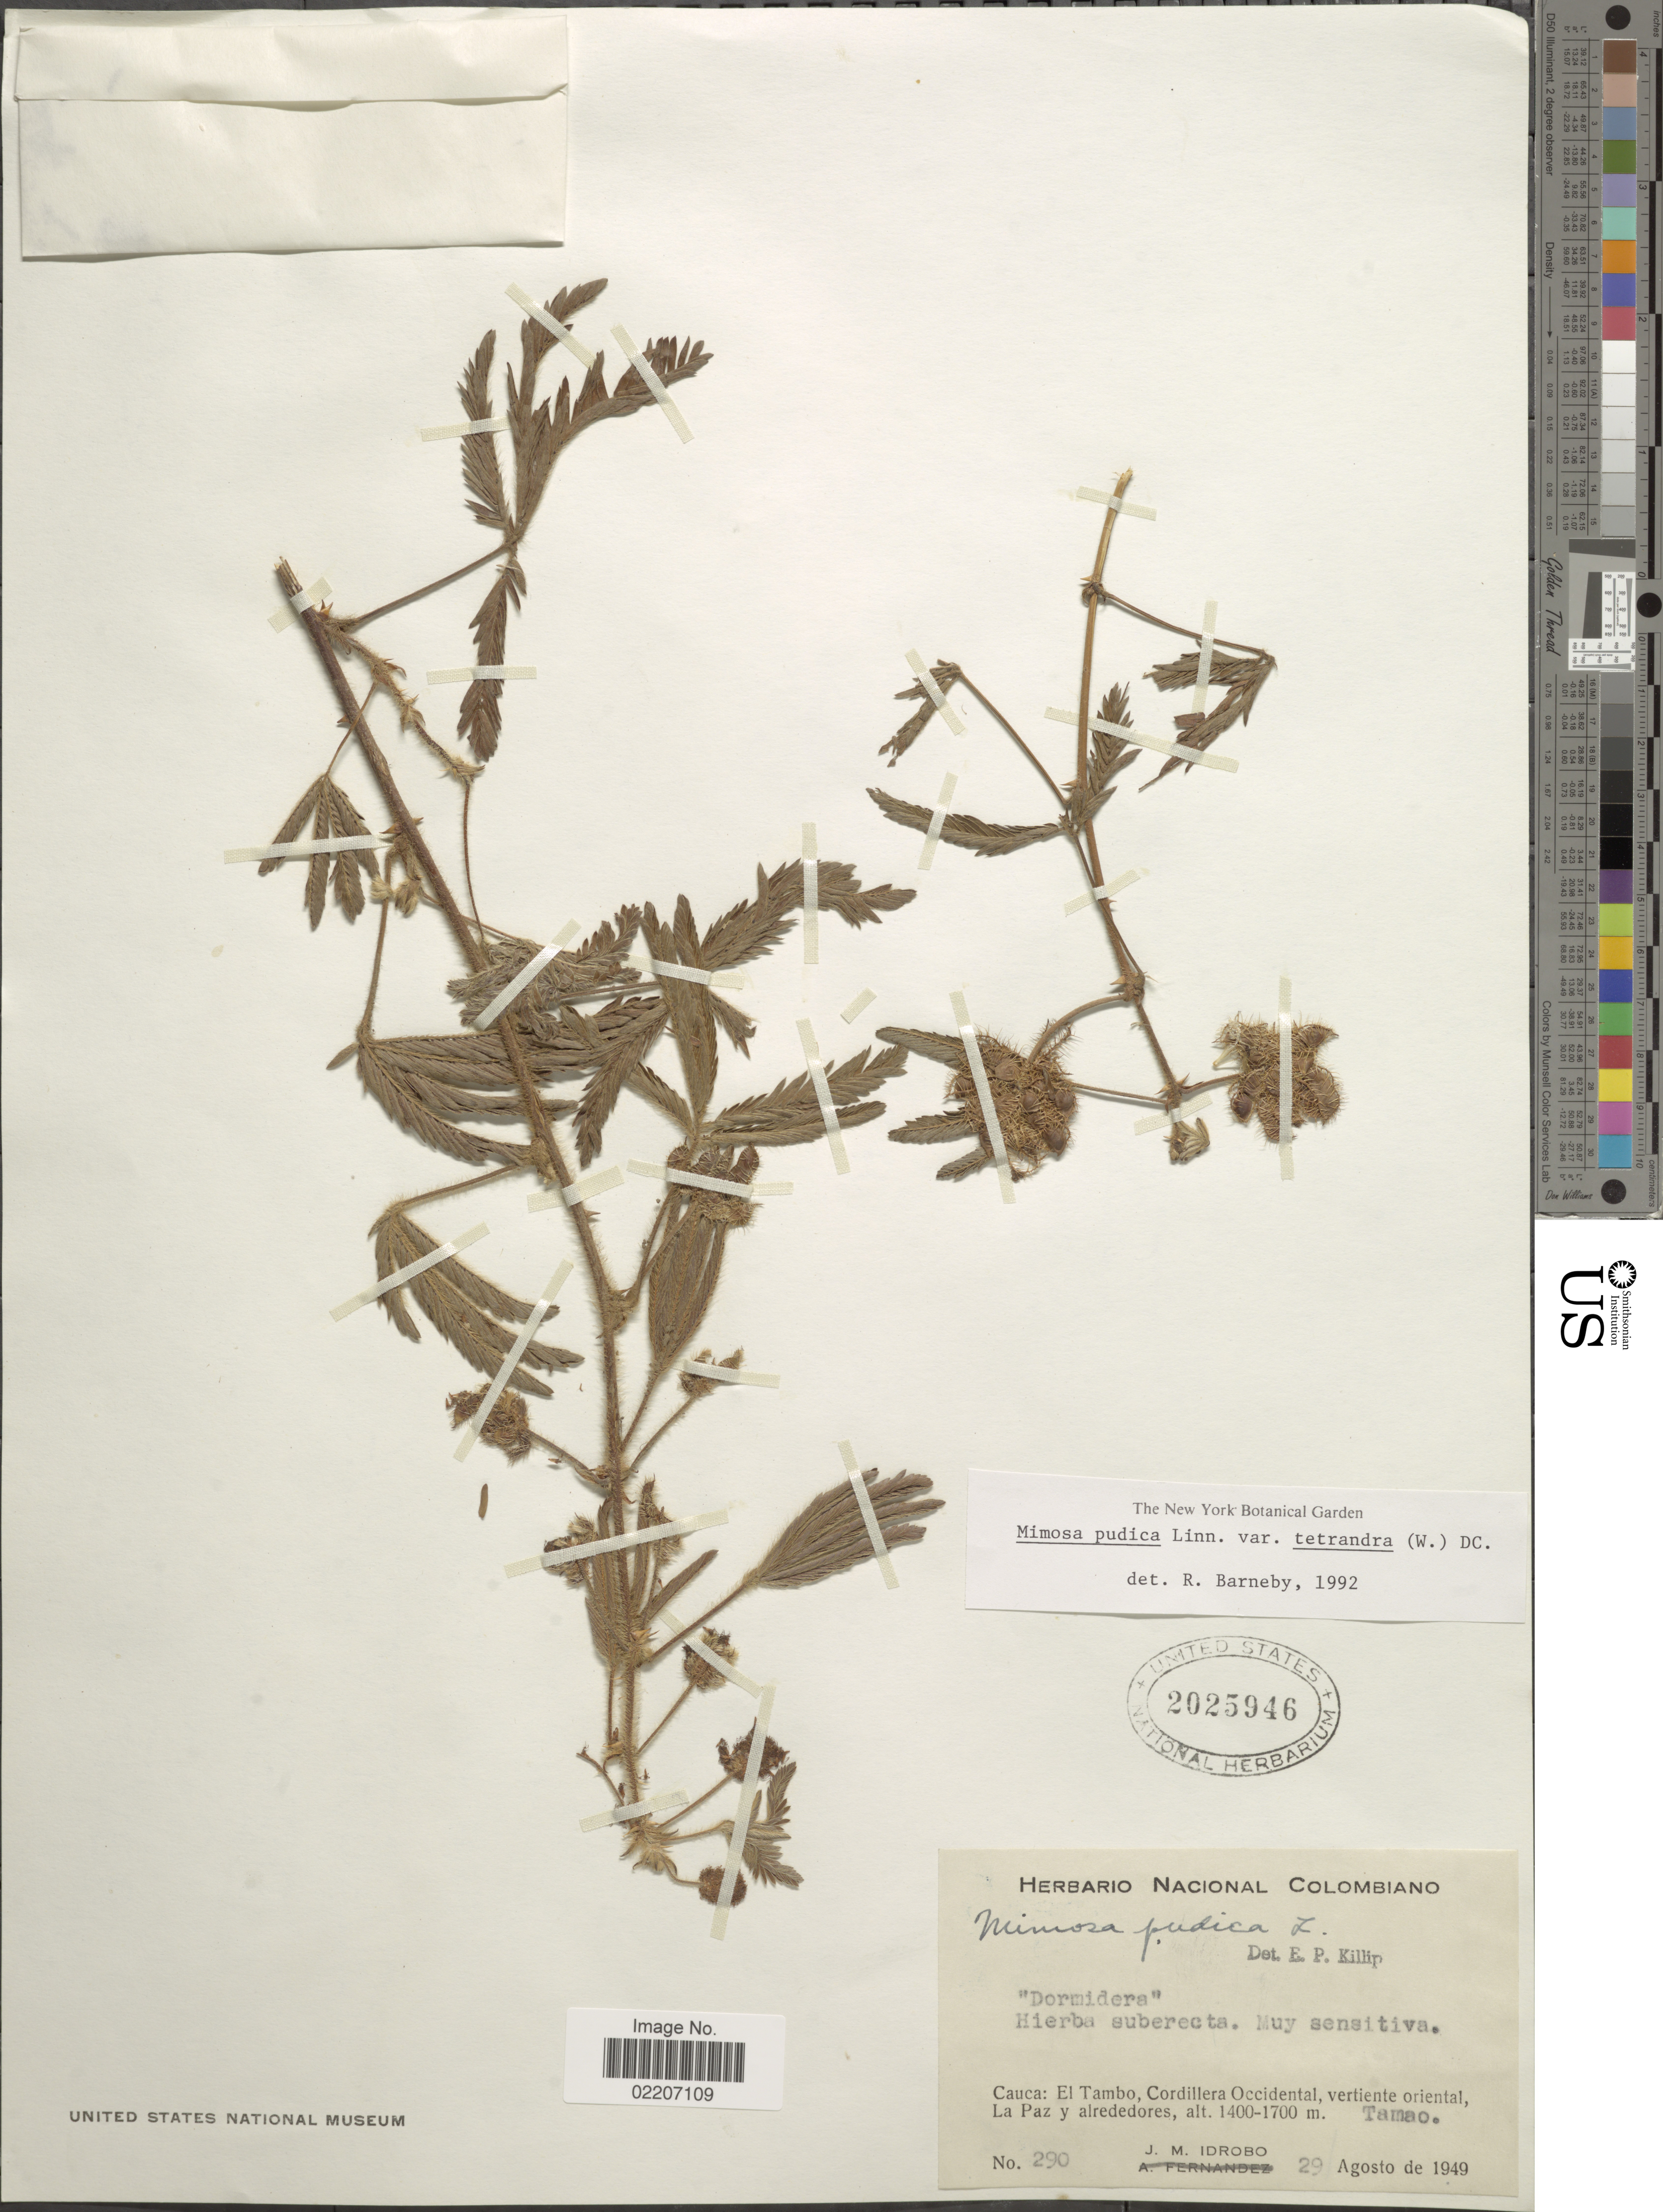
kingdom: Plantae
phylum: Tracheophyta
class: Magnoliopsida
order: Fabales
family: Fabaceae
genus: Mimosa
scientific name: Mimosa pudica var. tetrandra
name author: L.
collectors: J. M. Idrobo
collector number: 290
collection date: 1949-08-29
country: Colombia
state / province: Cauca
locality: Cauca: El Tambo: Cordillera Occidental, vertiente oriental, La Paz y alrededores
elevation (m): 1400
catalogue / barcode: US 2025946